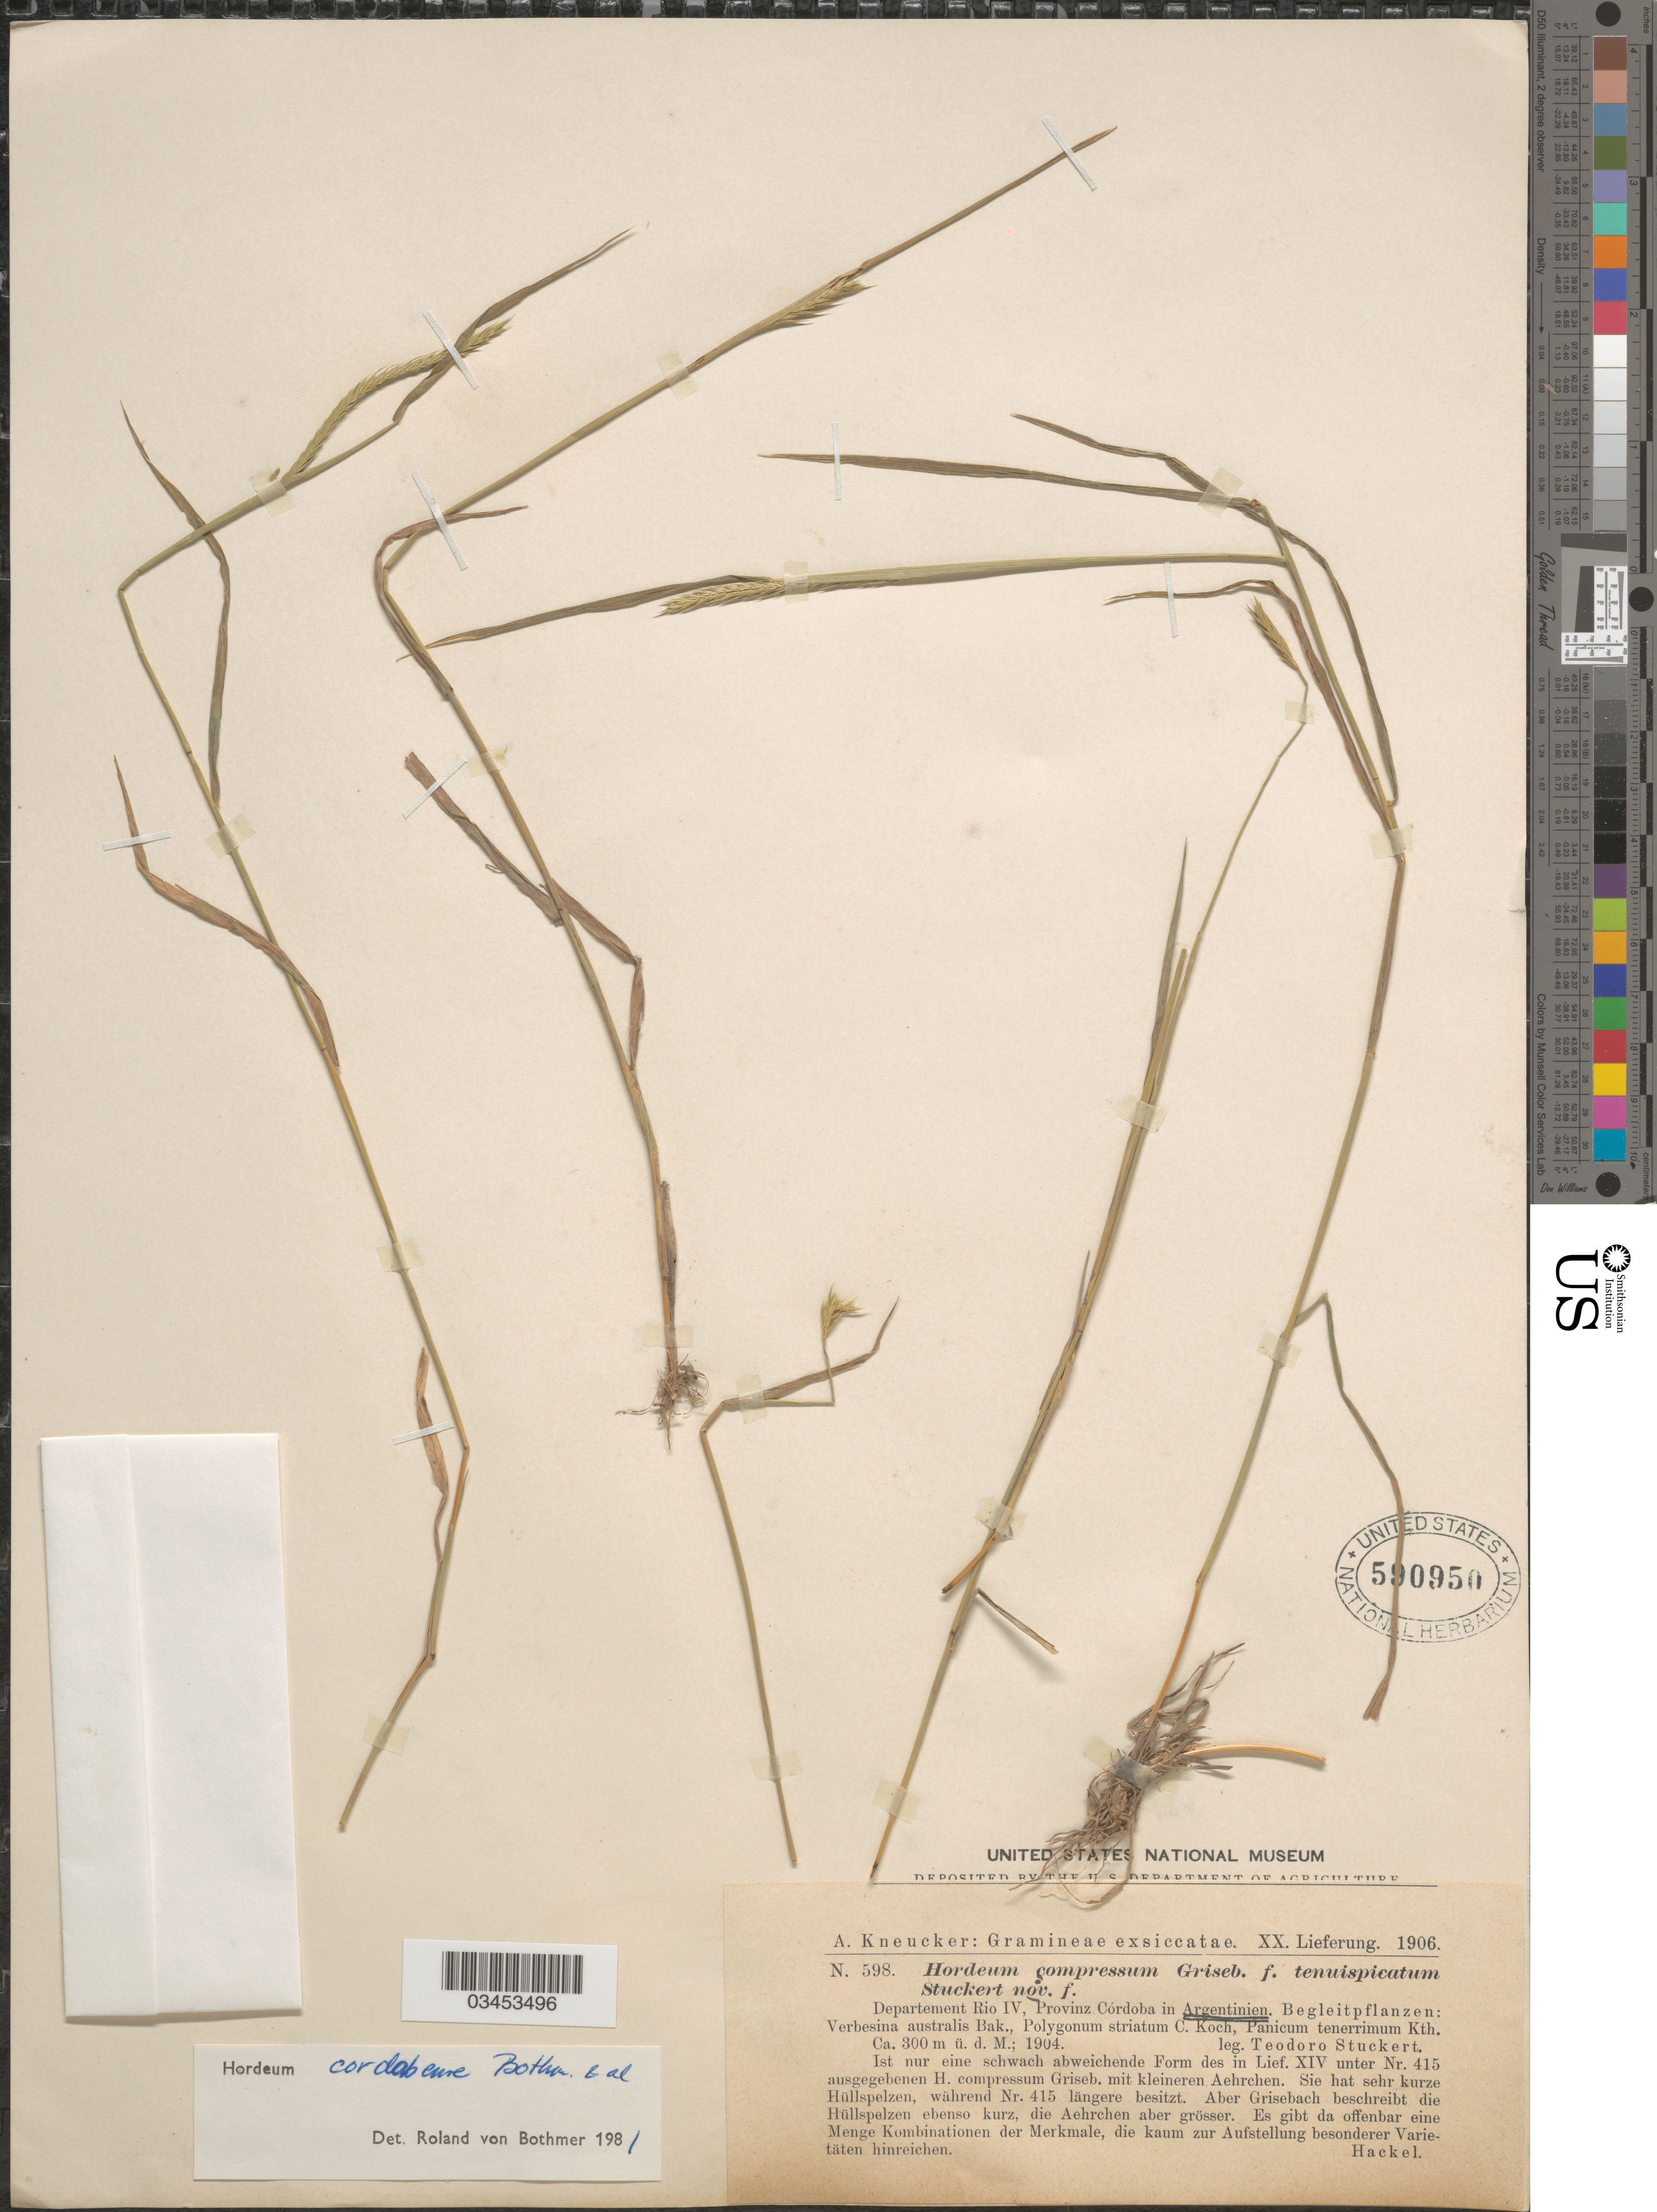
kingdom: Plantae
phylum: Tracheophyta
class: Liliopsida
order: Poales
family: Poaceae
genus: Hordeum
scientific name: Hordeum cordobense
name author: Bothmer et al.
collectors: T. Stuckert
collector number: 598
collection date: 1904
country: Argentina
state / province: Cordoba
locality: Departement Rio IV.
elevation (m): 300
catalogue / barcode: US 590950